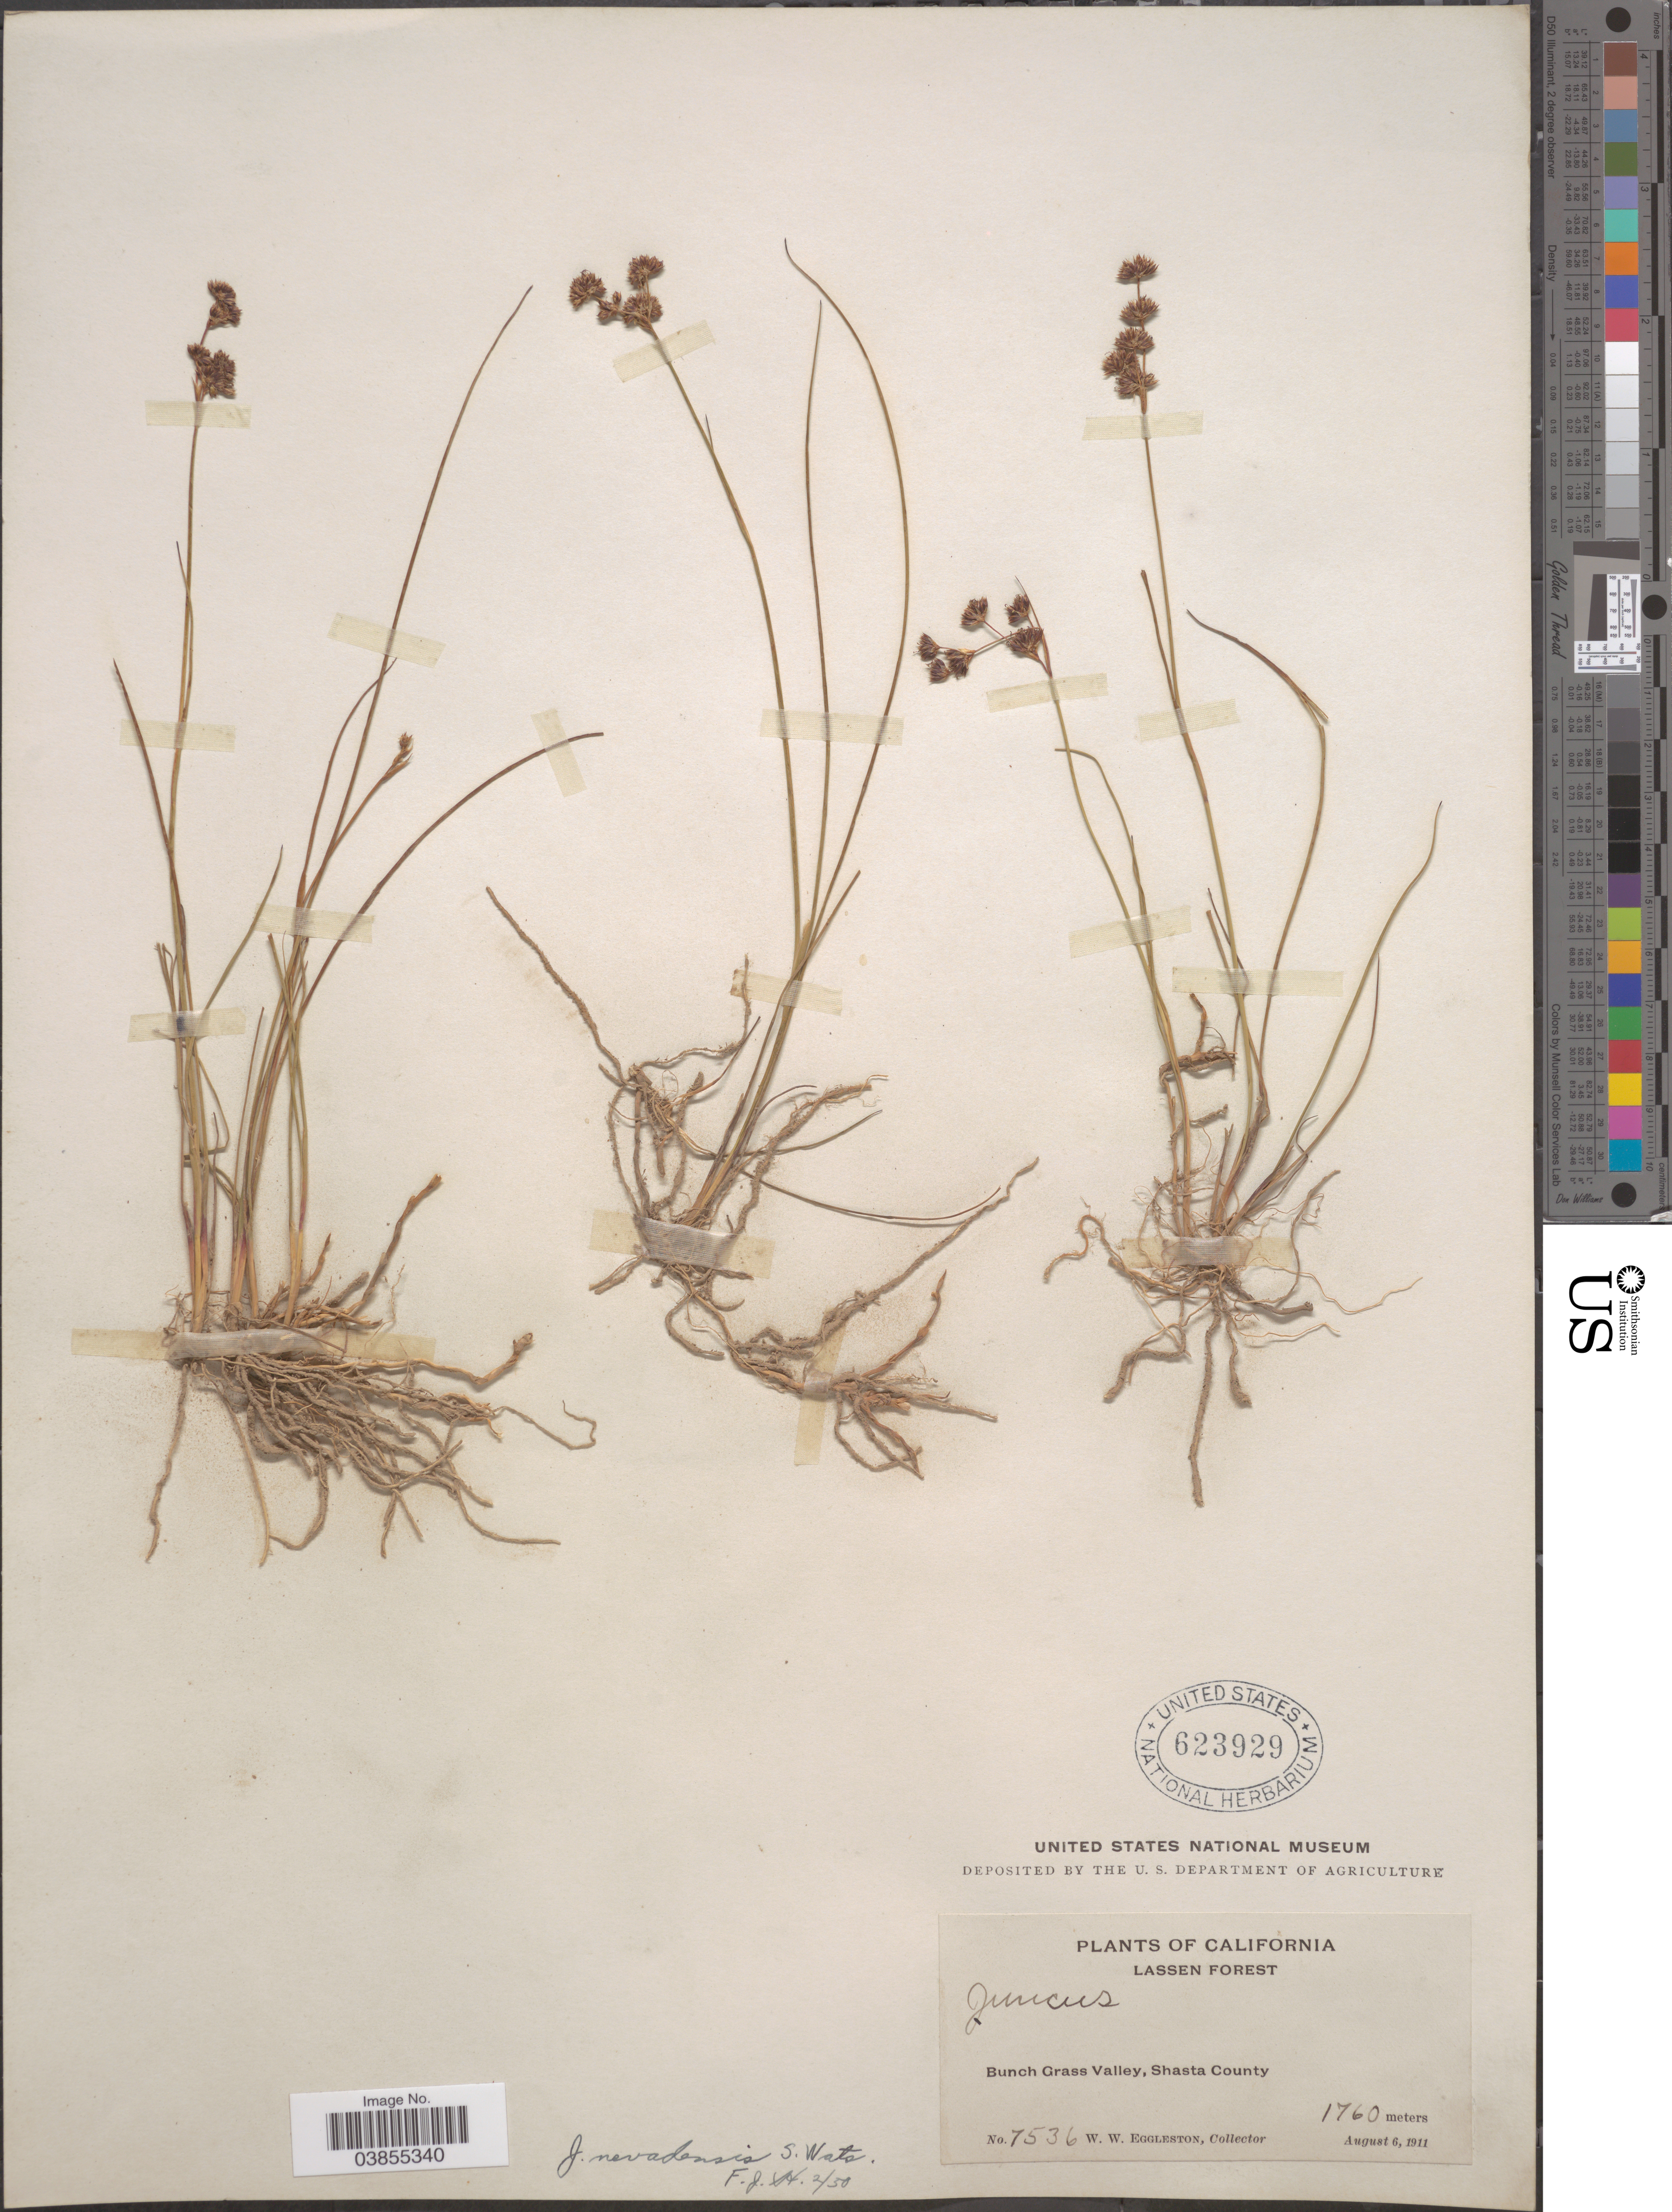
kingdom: Plantae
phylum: Tracheophyta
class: Liliopsida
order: Poales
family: Juncaceae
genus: Juncus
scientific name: Juncus nevadensis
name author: S. Watson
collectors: W. W. Eggleston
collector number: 7536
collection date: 1911-08-06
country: United States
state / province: California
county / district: Shasta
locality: Lassen Forest. Bunch Grass Valley, Shasta County.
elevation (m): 1760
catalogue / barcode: US 623929